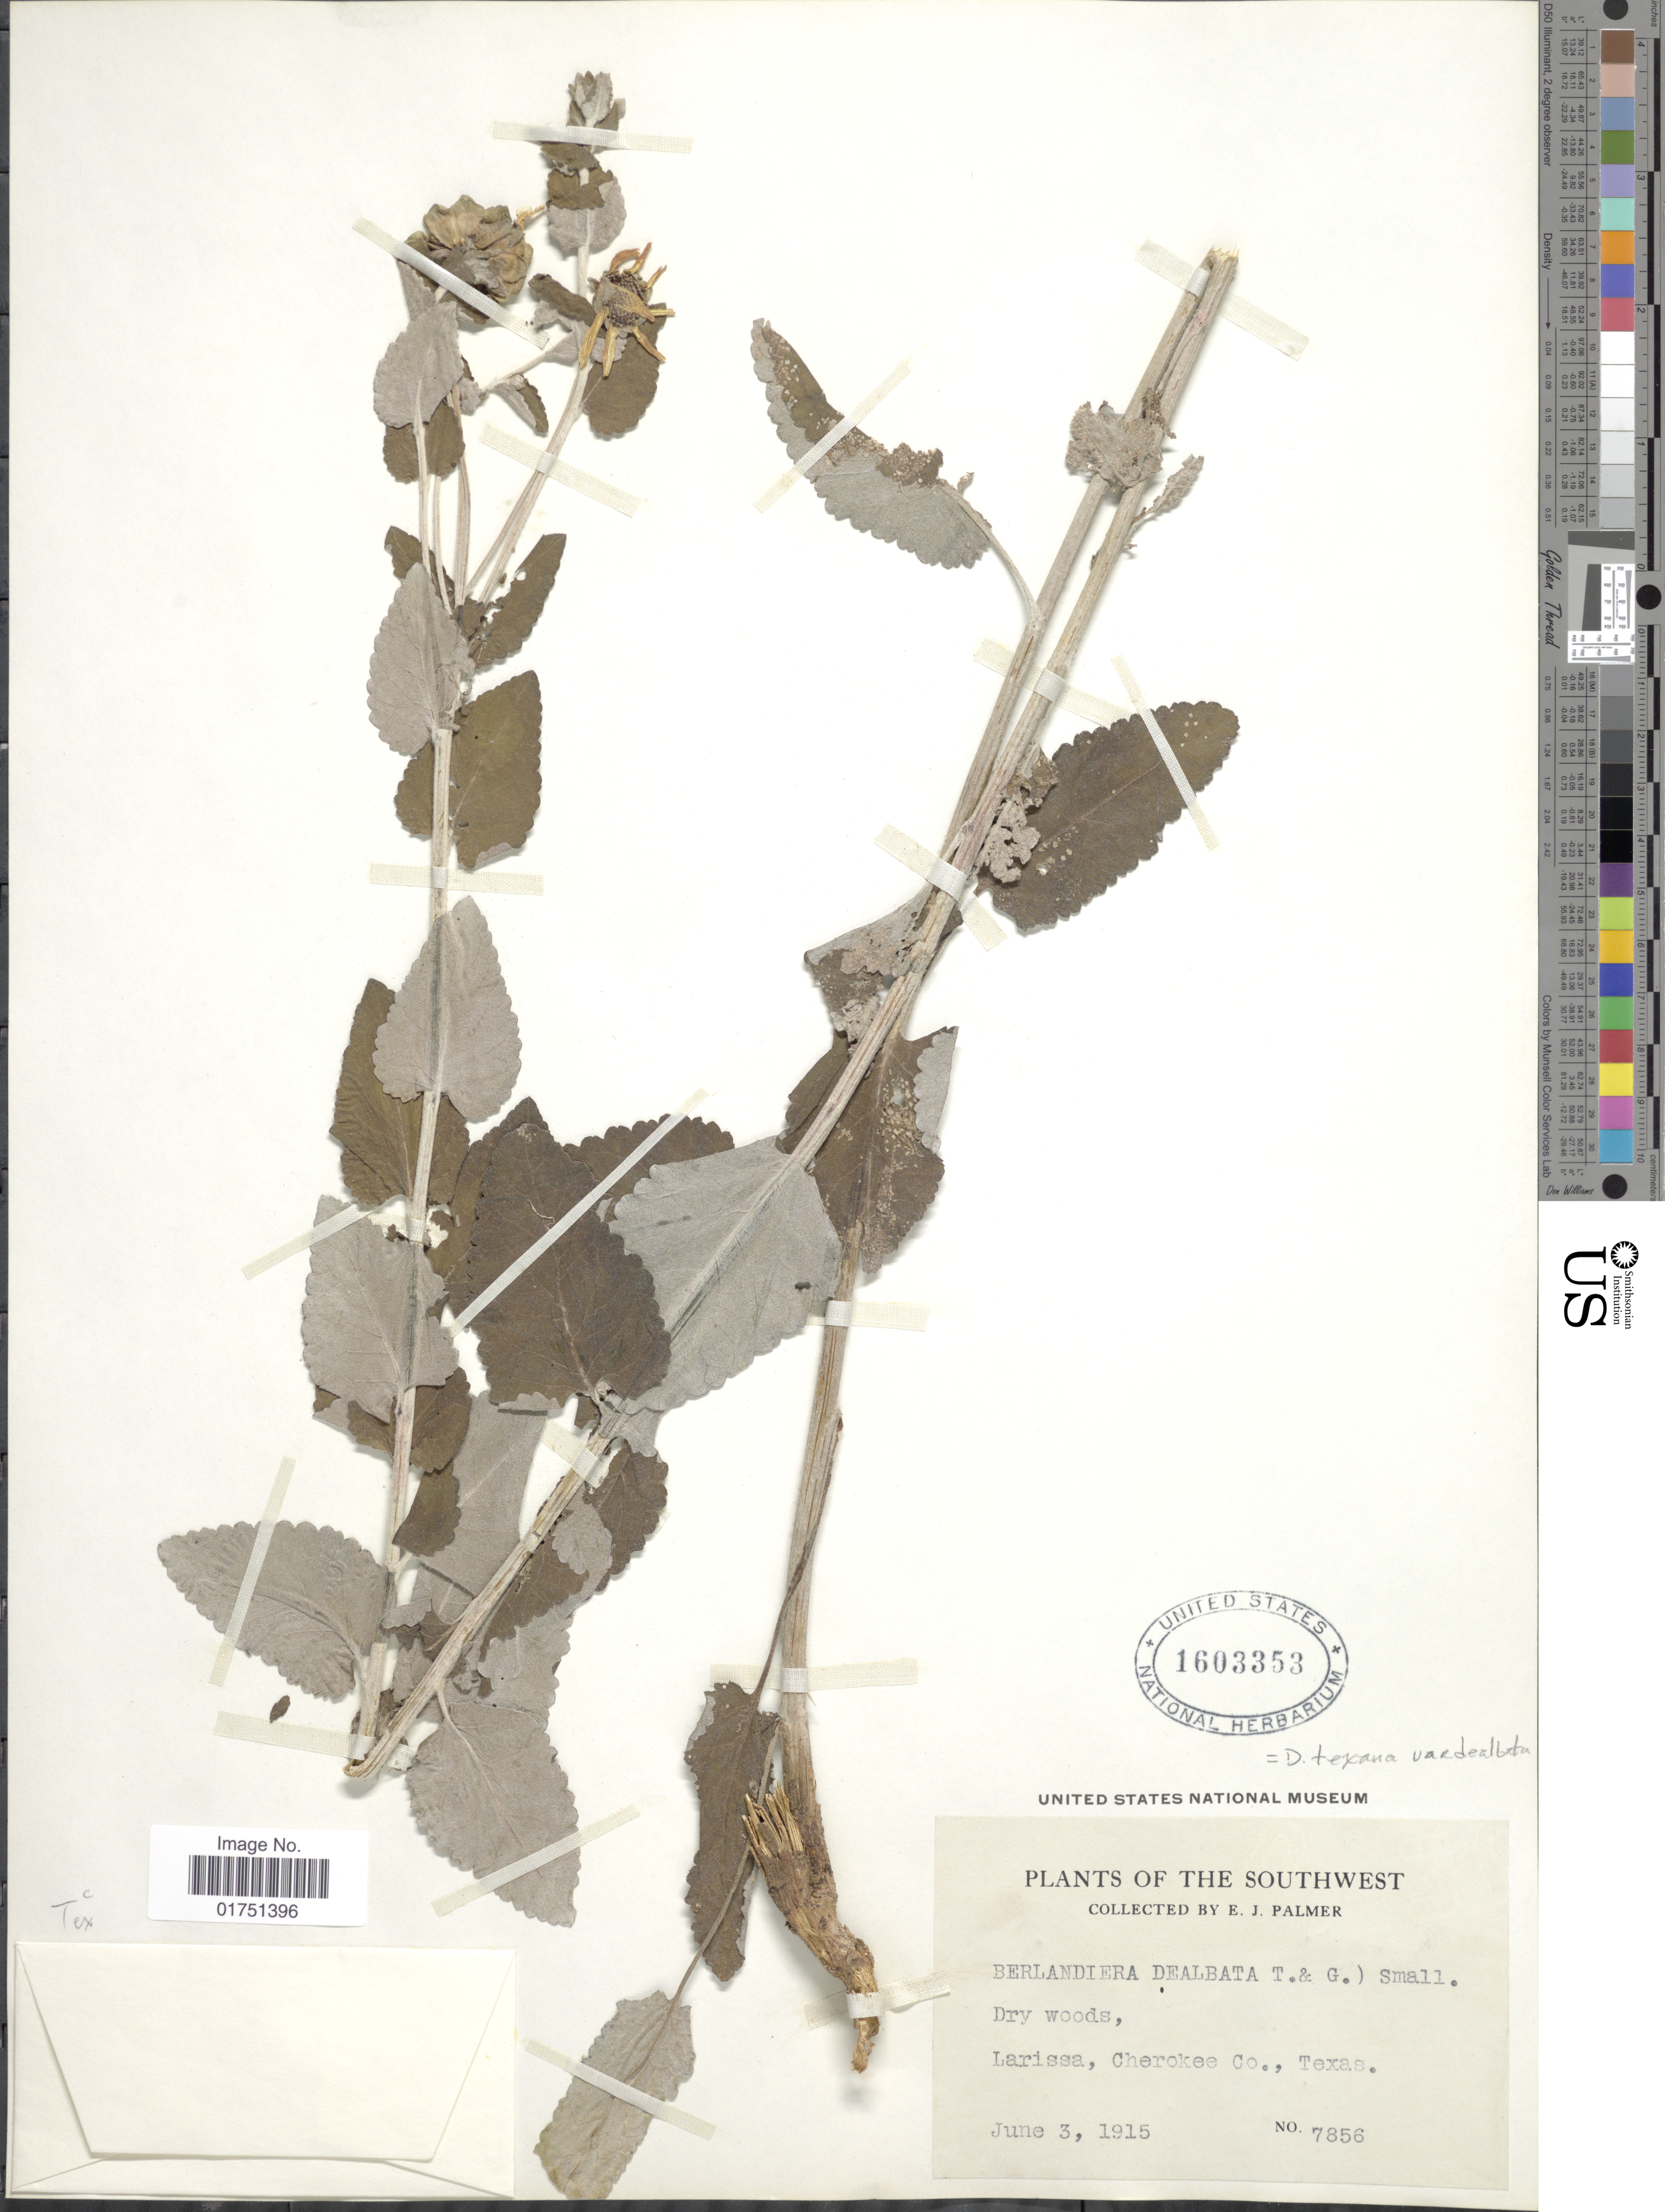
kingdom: Plantae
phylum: Tracheophyta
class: Magnoliopsida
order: Asterales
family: Asteraceae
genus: Berlandiera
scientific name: Berlandiera texana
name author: DC.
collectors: E. J. Palmer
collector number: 7856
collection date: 1915-06-03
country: United States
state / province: Texas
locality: Dry woods, Larissa, Cherokee Co., Texas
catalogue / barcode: US 1603353